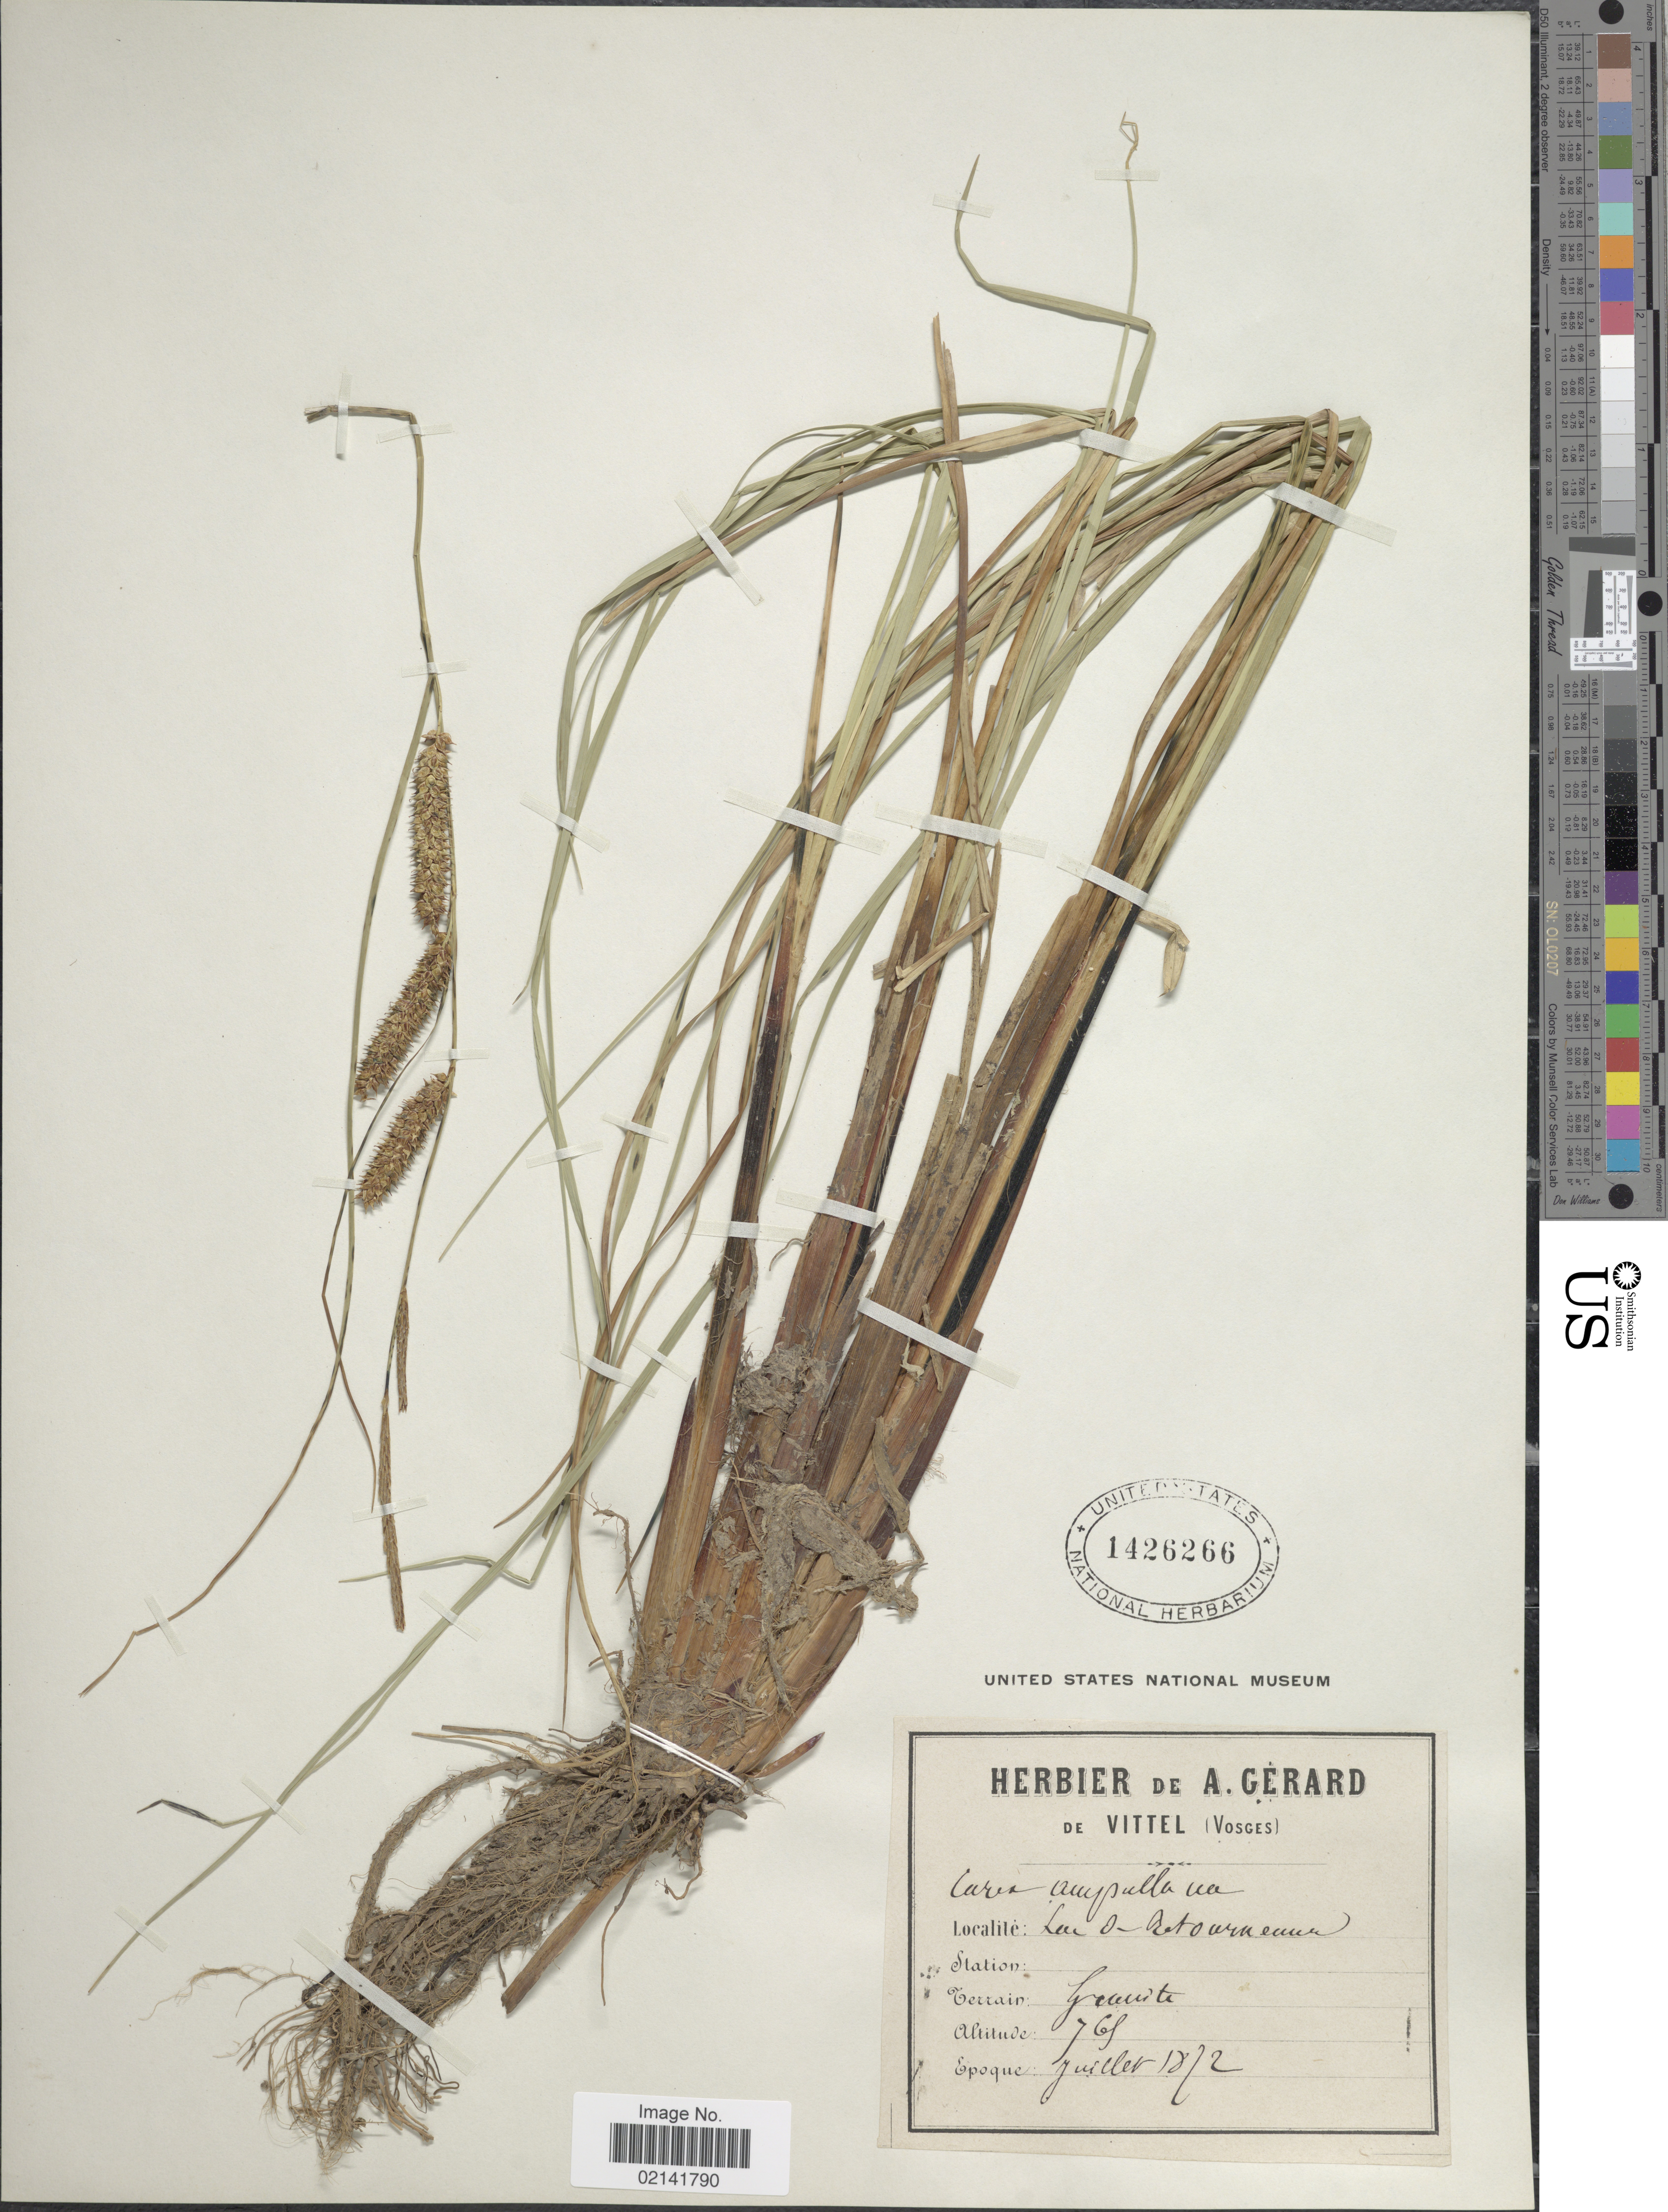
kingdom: Plantae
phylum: Tracheophyta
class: Liliopsida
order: Poales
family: Cyperaceae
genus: Carex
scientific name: Carex rostrata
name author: Stokes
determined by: Strong, Mark T., (BOT), Smithsonian Institution - National Museum of Natural History (UNITED STATES)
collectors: ex herb. de A. Gerard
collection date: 1872-07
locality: Lan O-Astourneur [interpreted]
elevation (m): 23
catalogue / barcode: US 1426266